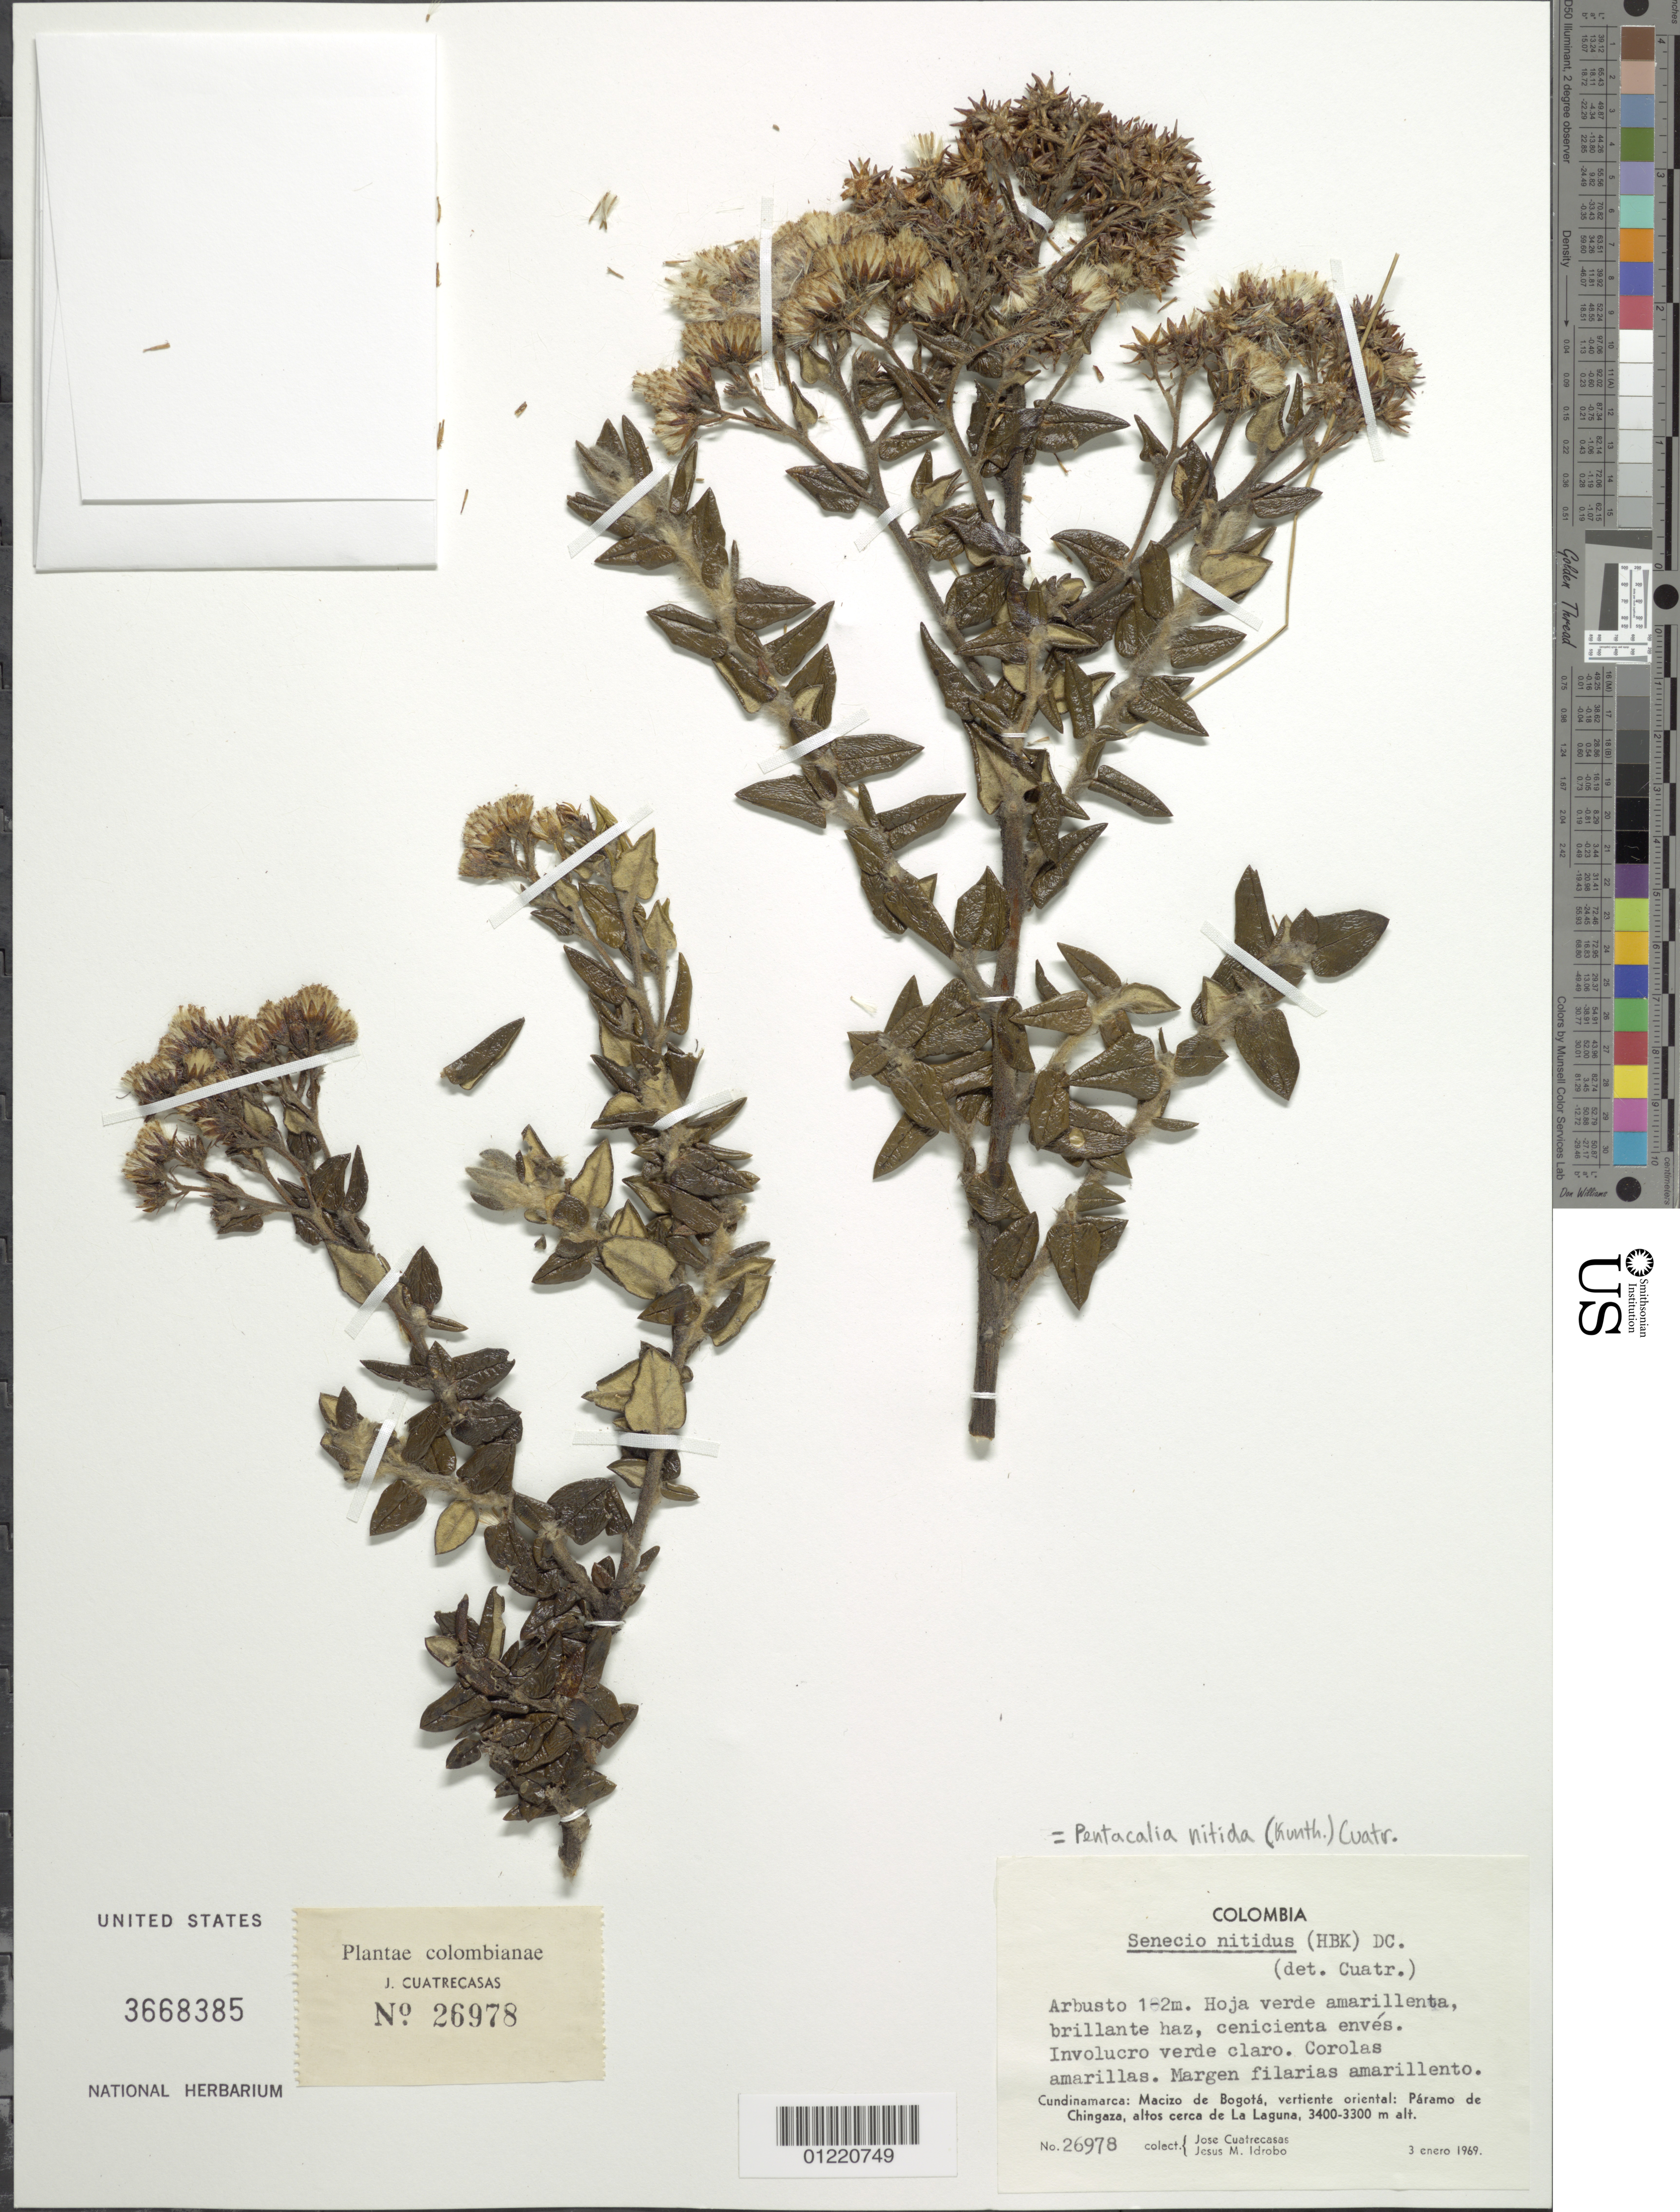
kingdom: Plantae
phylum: Tracheophyta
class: Magnoliopsida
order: Asterales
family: Asteraceae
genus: Pentacalia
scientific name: Pentacalia nitida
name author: (Kunth) Cuatrec.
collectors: J. Cuatrecasas & J. M. Idrobo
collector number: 26978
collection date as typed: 03 Jan 1969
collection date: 1969-01-03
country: Colombia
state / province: Cundinamarca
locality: Cundinamarca: Macizo de Bogotá, vertiente oriental: Páramo de Chingaza, altos cerca de La Laguna.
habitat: Paramo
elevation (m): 3300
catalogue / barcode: US 3668385